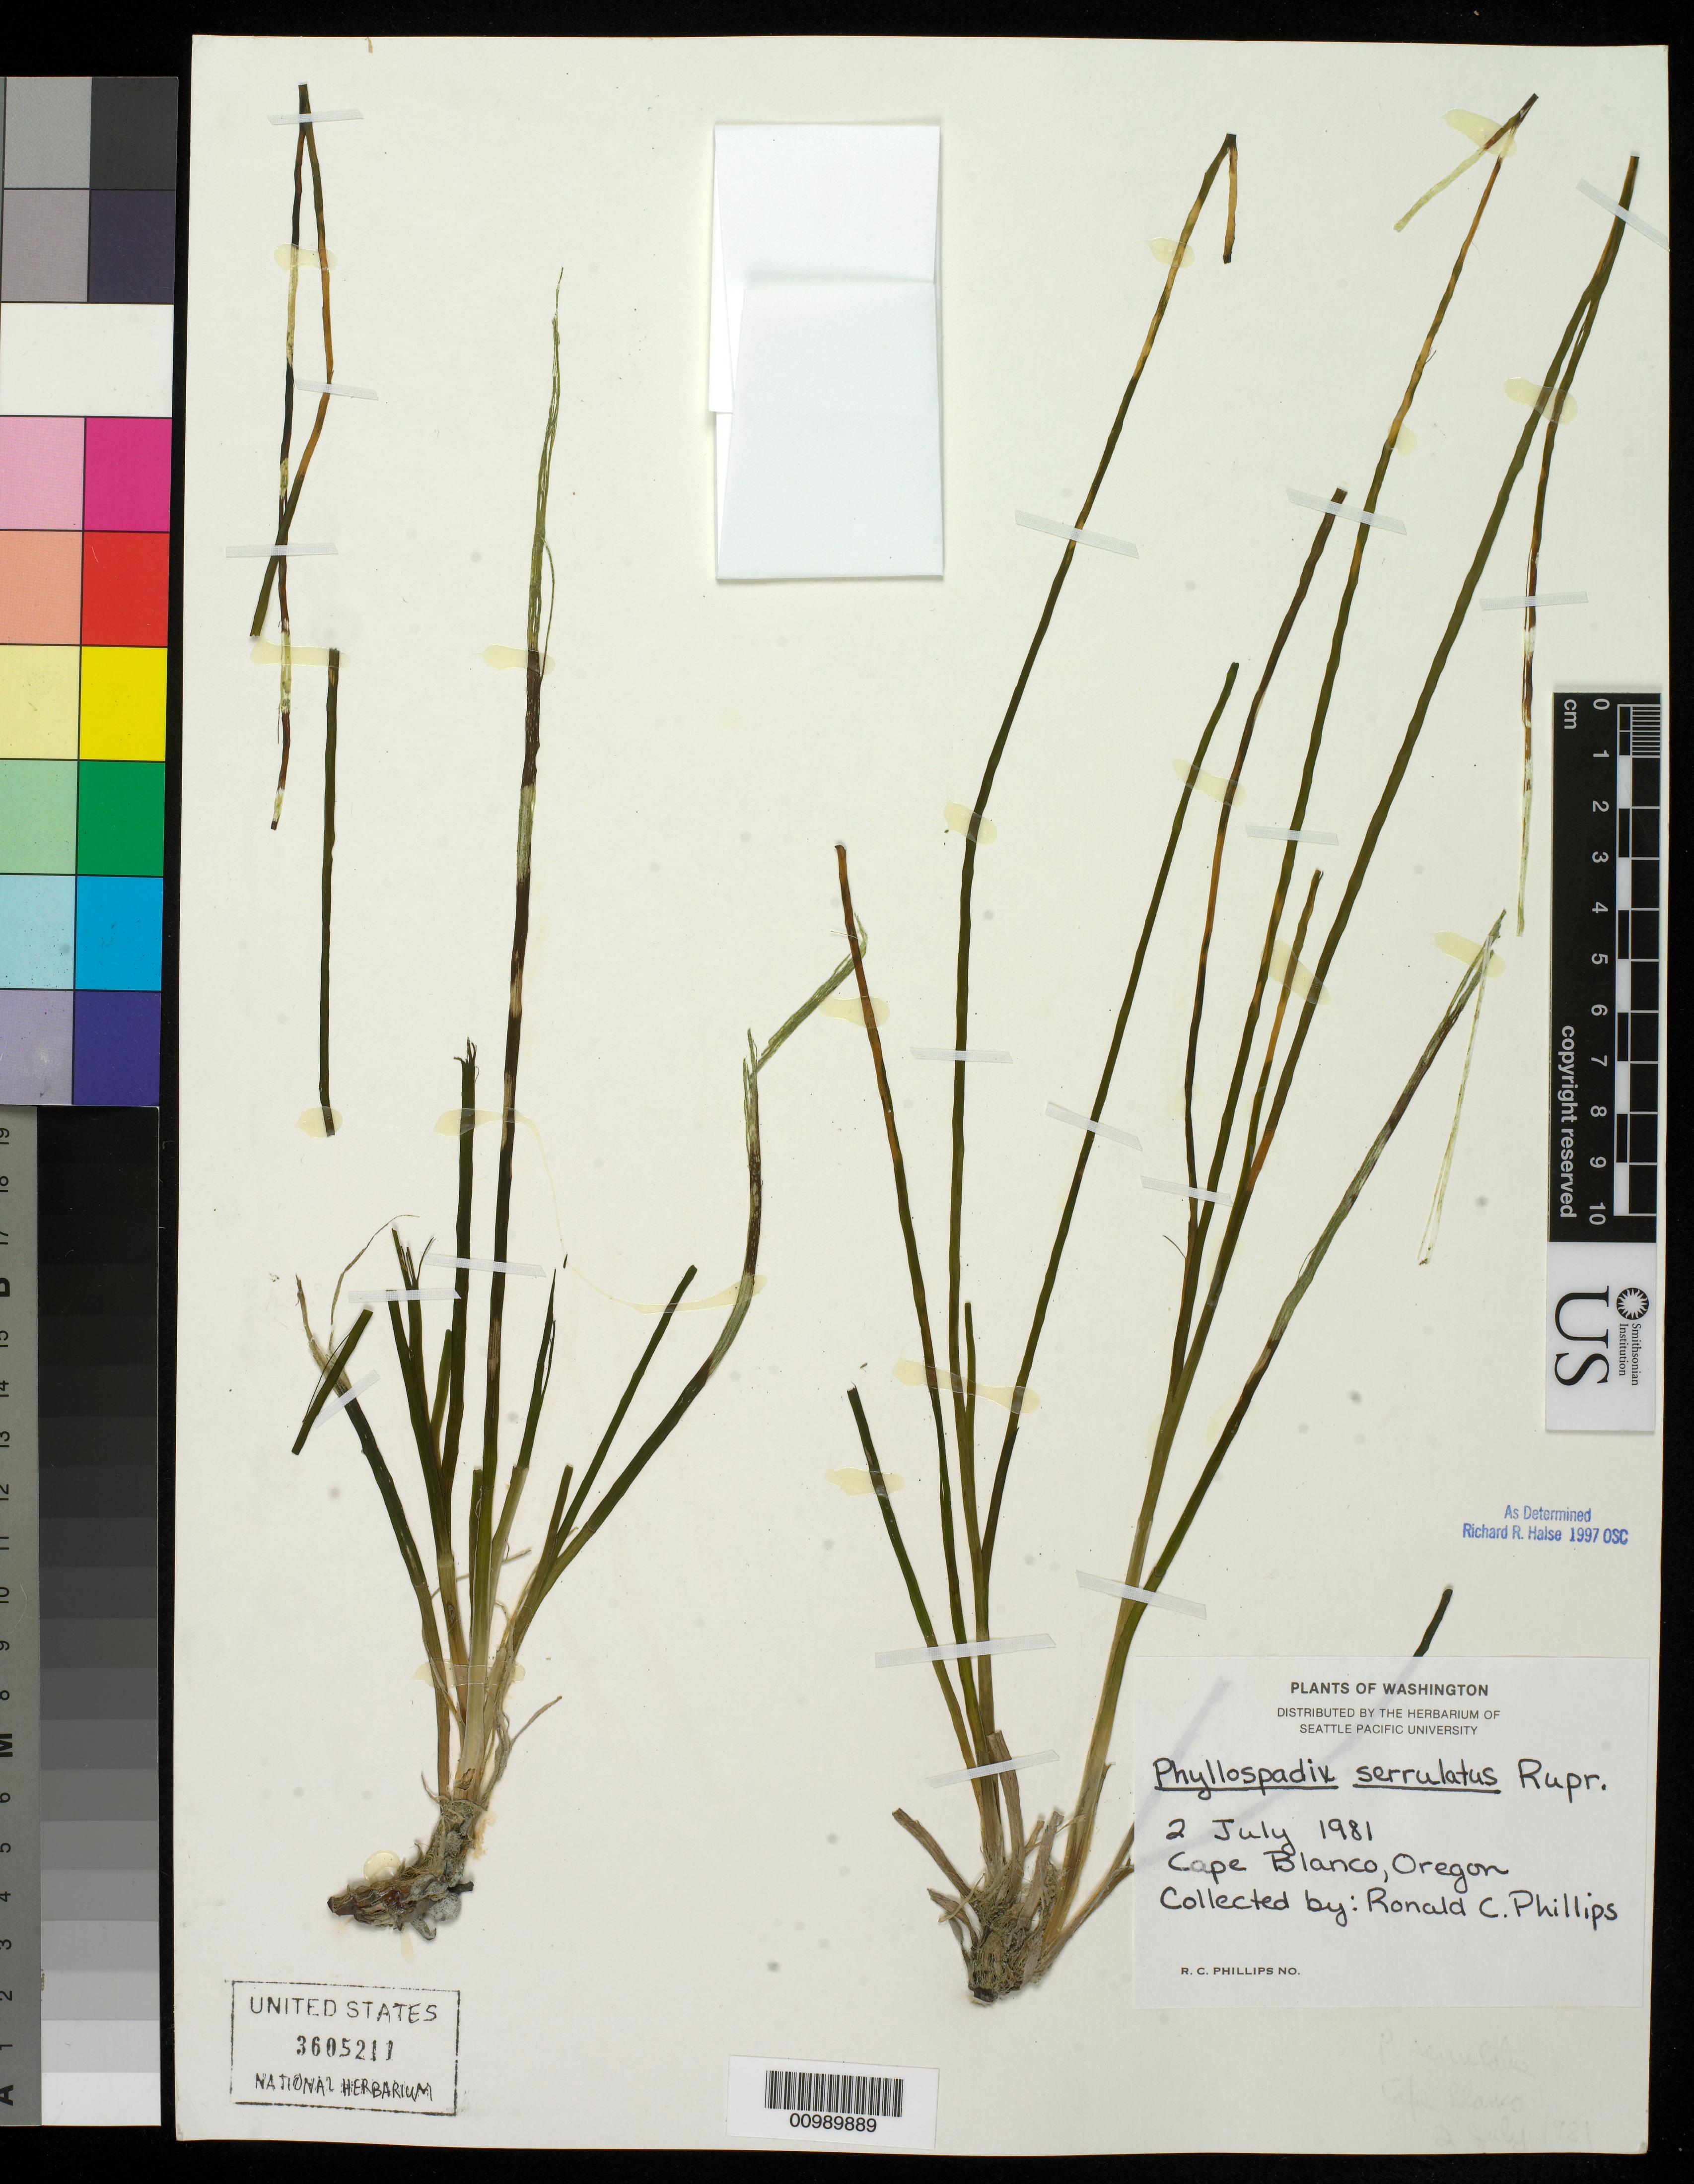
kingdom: Plantae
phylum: Tracheophyta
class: Liliopsida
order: Alismatales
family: Zosteraceae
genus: Phyllospadix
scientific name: Phyllospadix serrulatus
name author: Rupr.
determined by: Halse, R. R.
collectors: R. C. Phillips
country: United States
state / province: Oregon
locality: Cape Blanco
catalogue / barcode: US 3605211